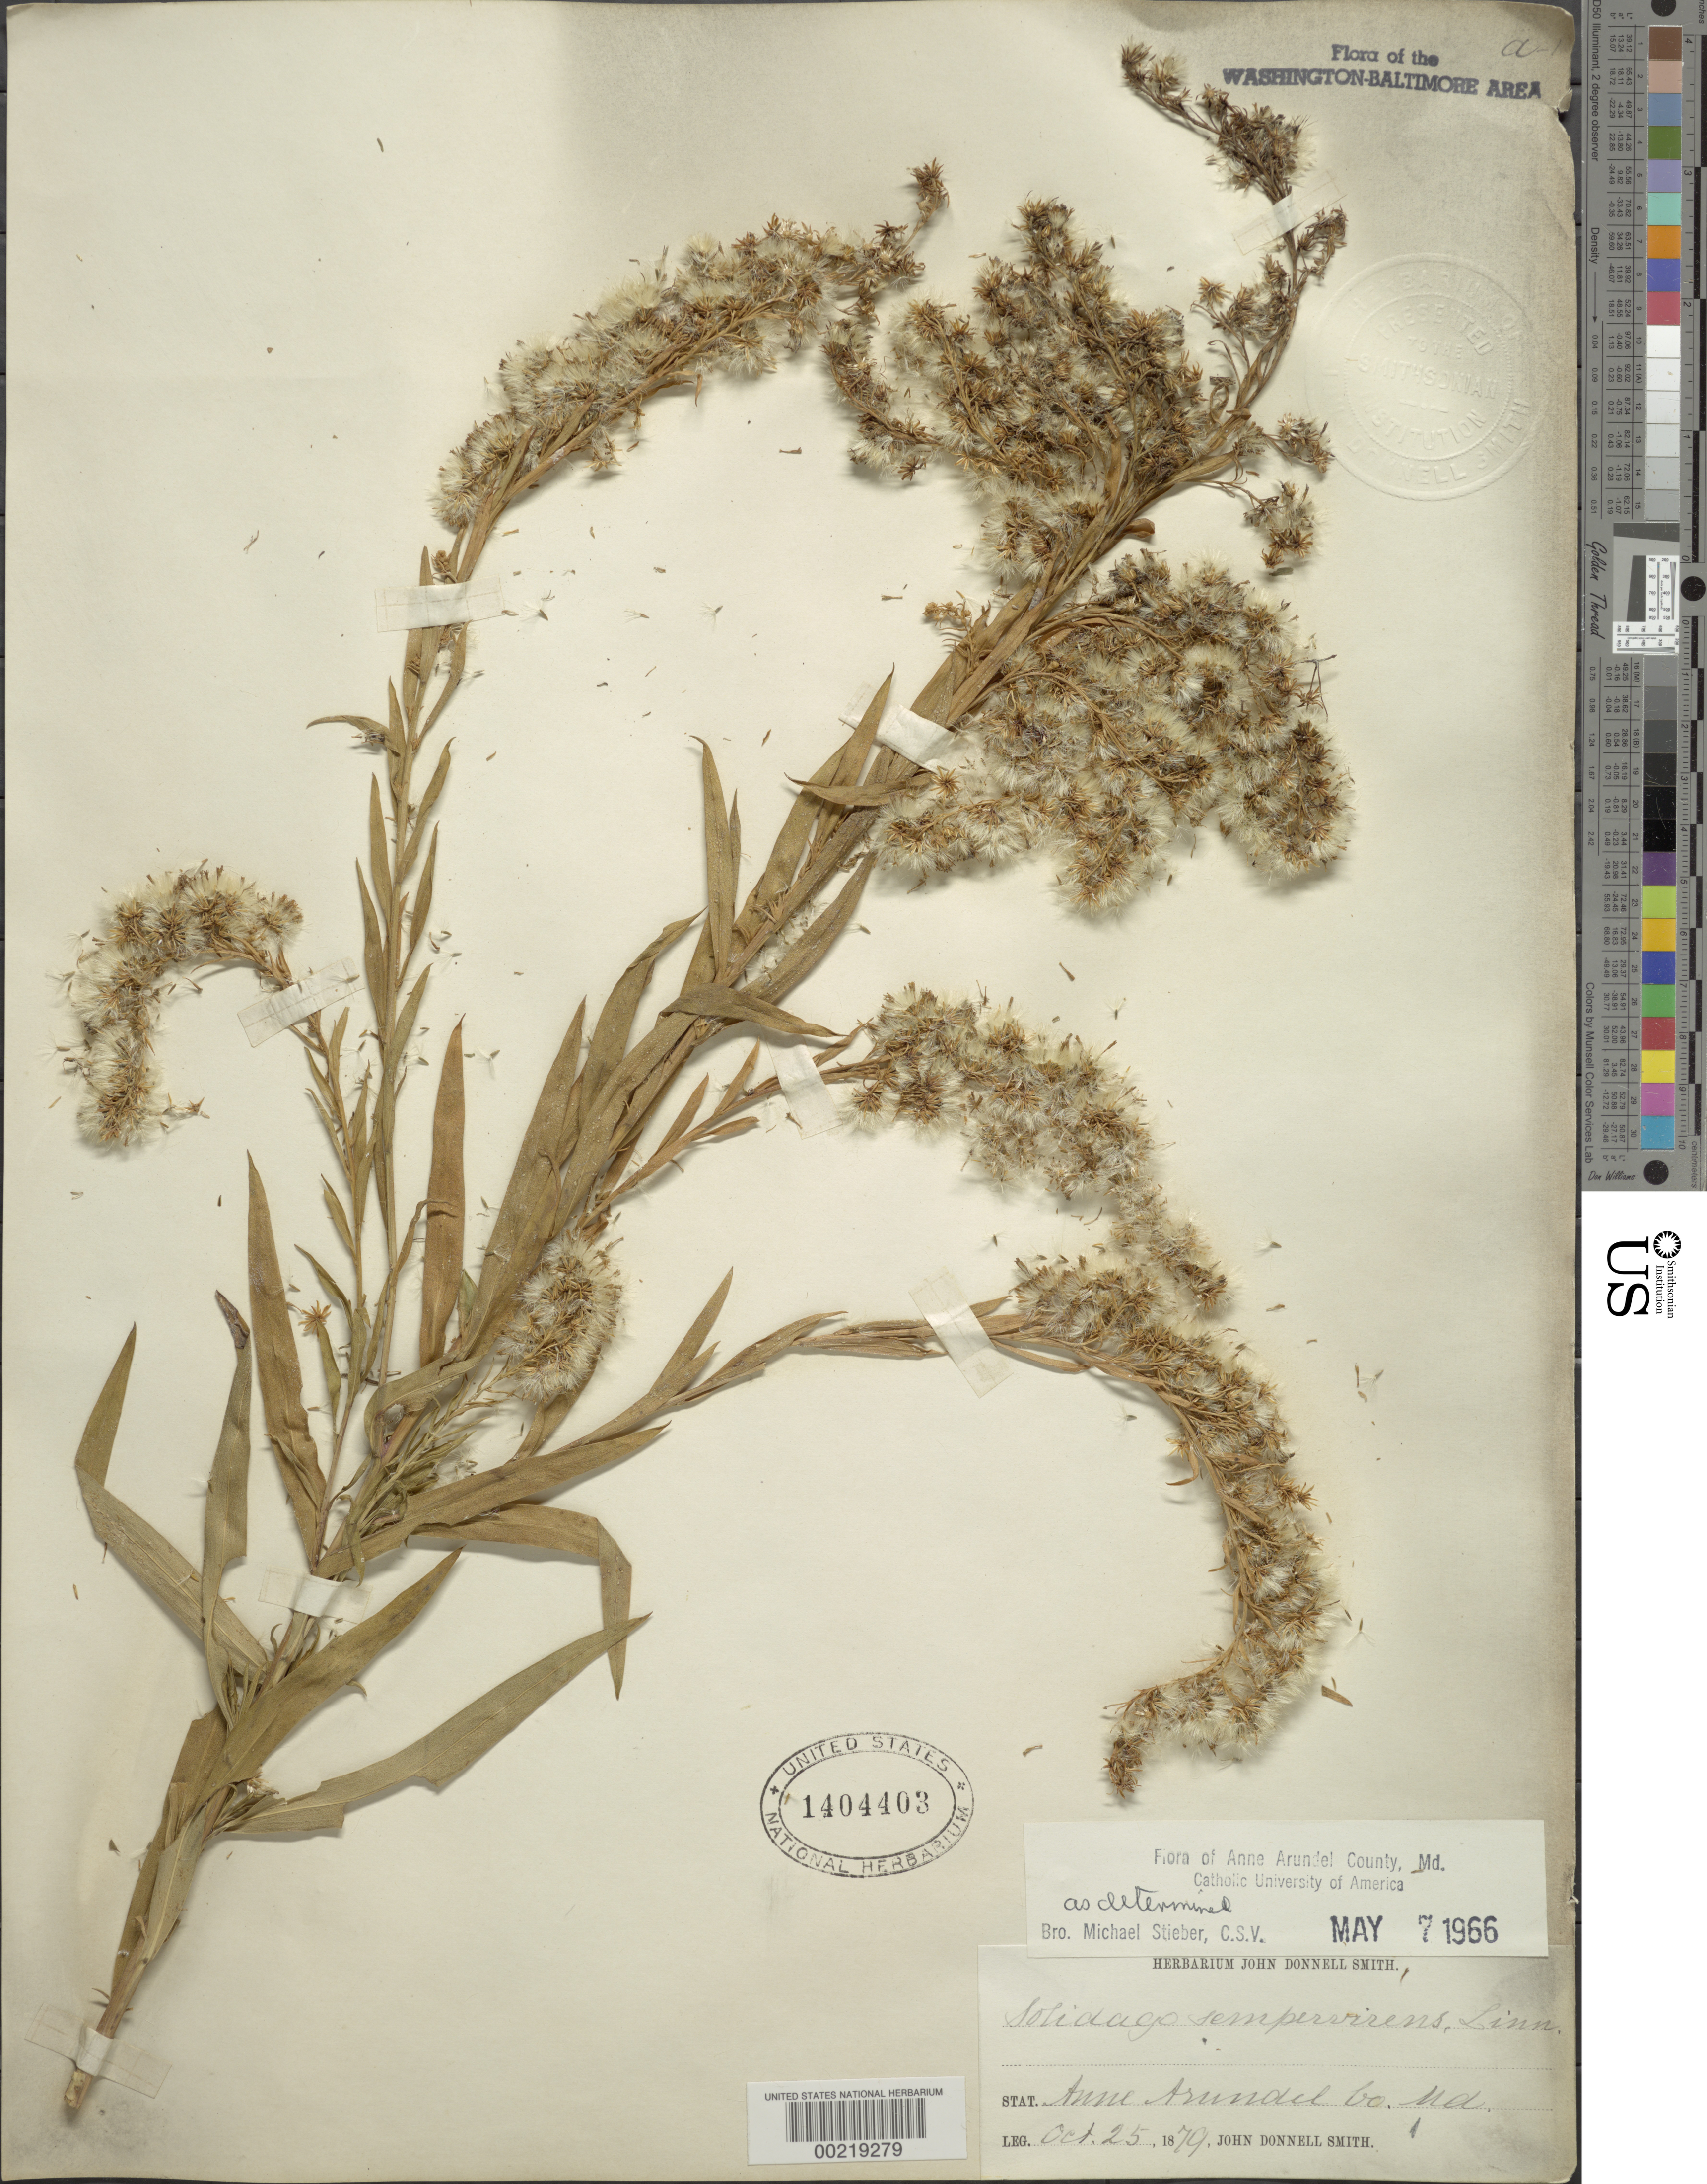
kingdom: Plantae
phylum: Tracheophyta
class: Magnoliopsida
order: Asterales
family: Asteraceae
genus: Solidago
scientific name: Solidago sempervirens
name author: L.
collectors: J. Donnell Smith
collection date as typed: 25 Oct 1879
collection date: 1879-10-25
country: United States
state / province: Maryland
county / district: Anne Arundel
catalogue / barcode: US 1404403